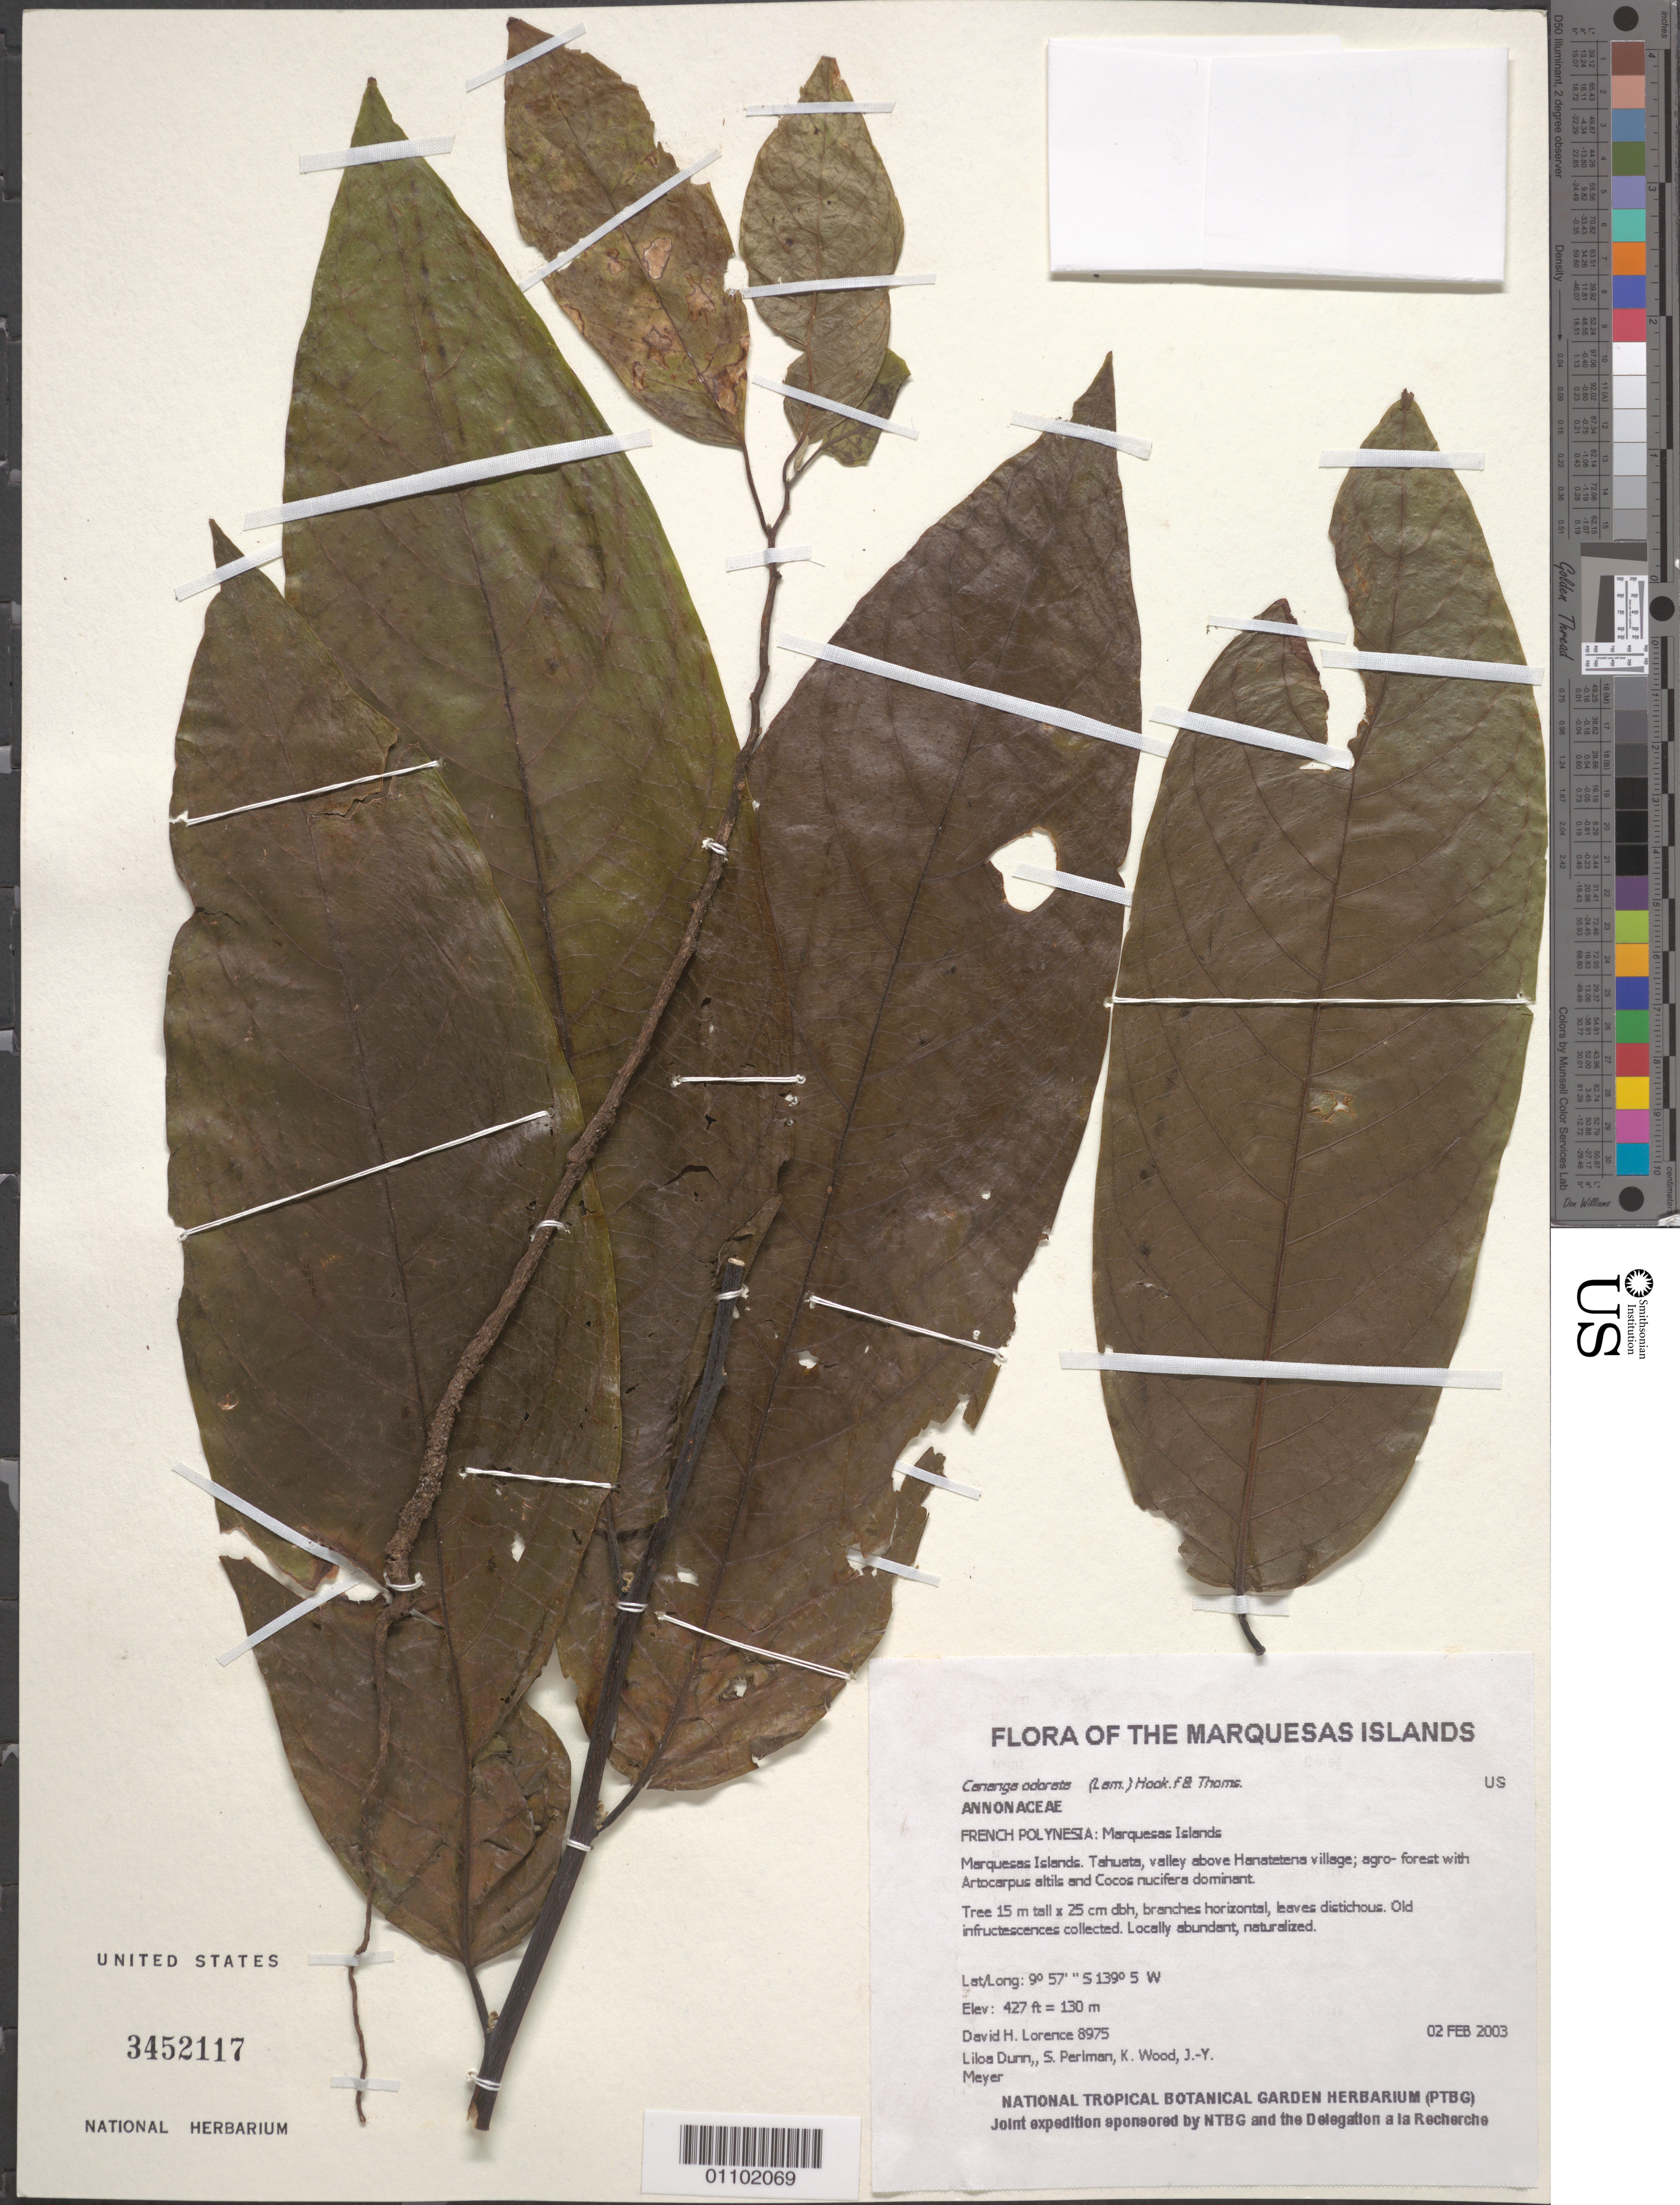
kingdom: Plantae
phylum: Tracheophyta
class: Magnoliopsida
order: Magnoliales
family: Annonaceae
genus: Cananga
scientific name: Cananga odorata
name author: (Lam.) Hook. f. & Thomson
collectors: D. Lorence, L. Dunn, S. P. Perlman, K. R. Wood & J.-Y. Meyer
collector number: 8975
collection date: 2003-02-02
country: French Polynesia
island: Tahuata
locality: Valley above Hanatetena village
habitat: agroforest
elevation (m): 130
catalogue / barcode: US 3452117